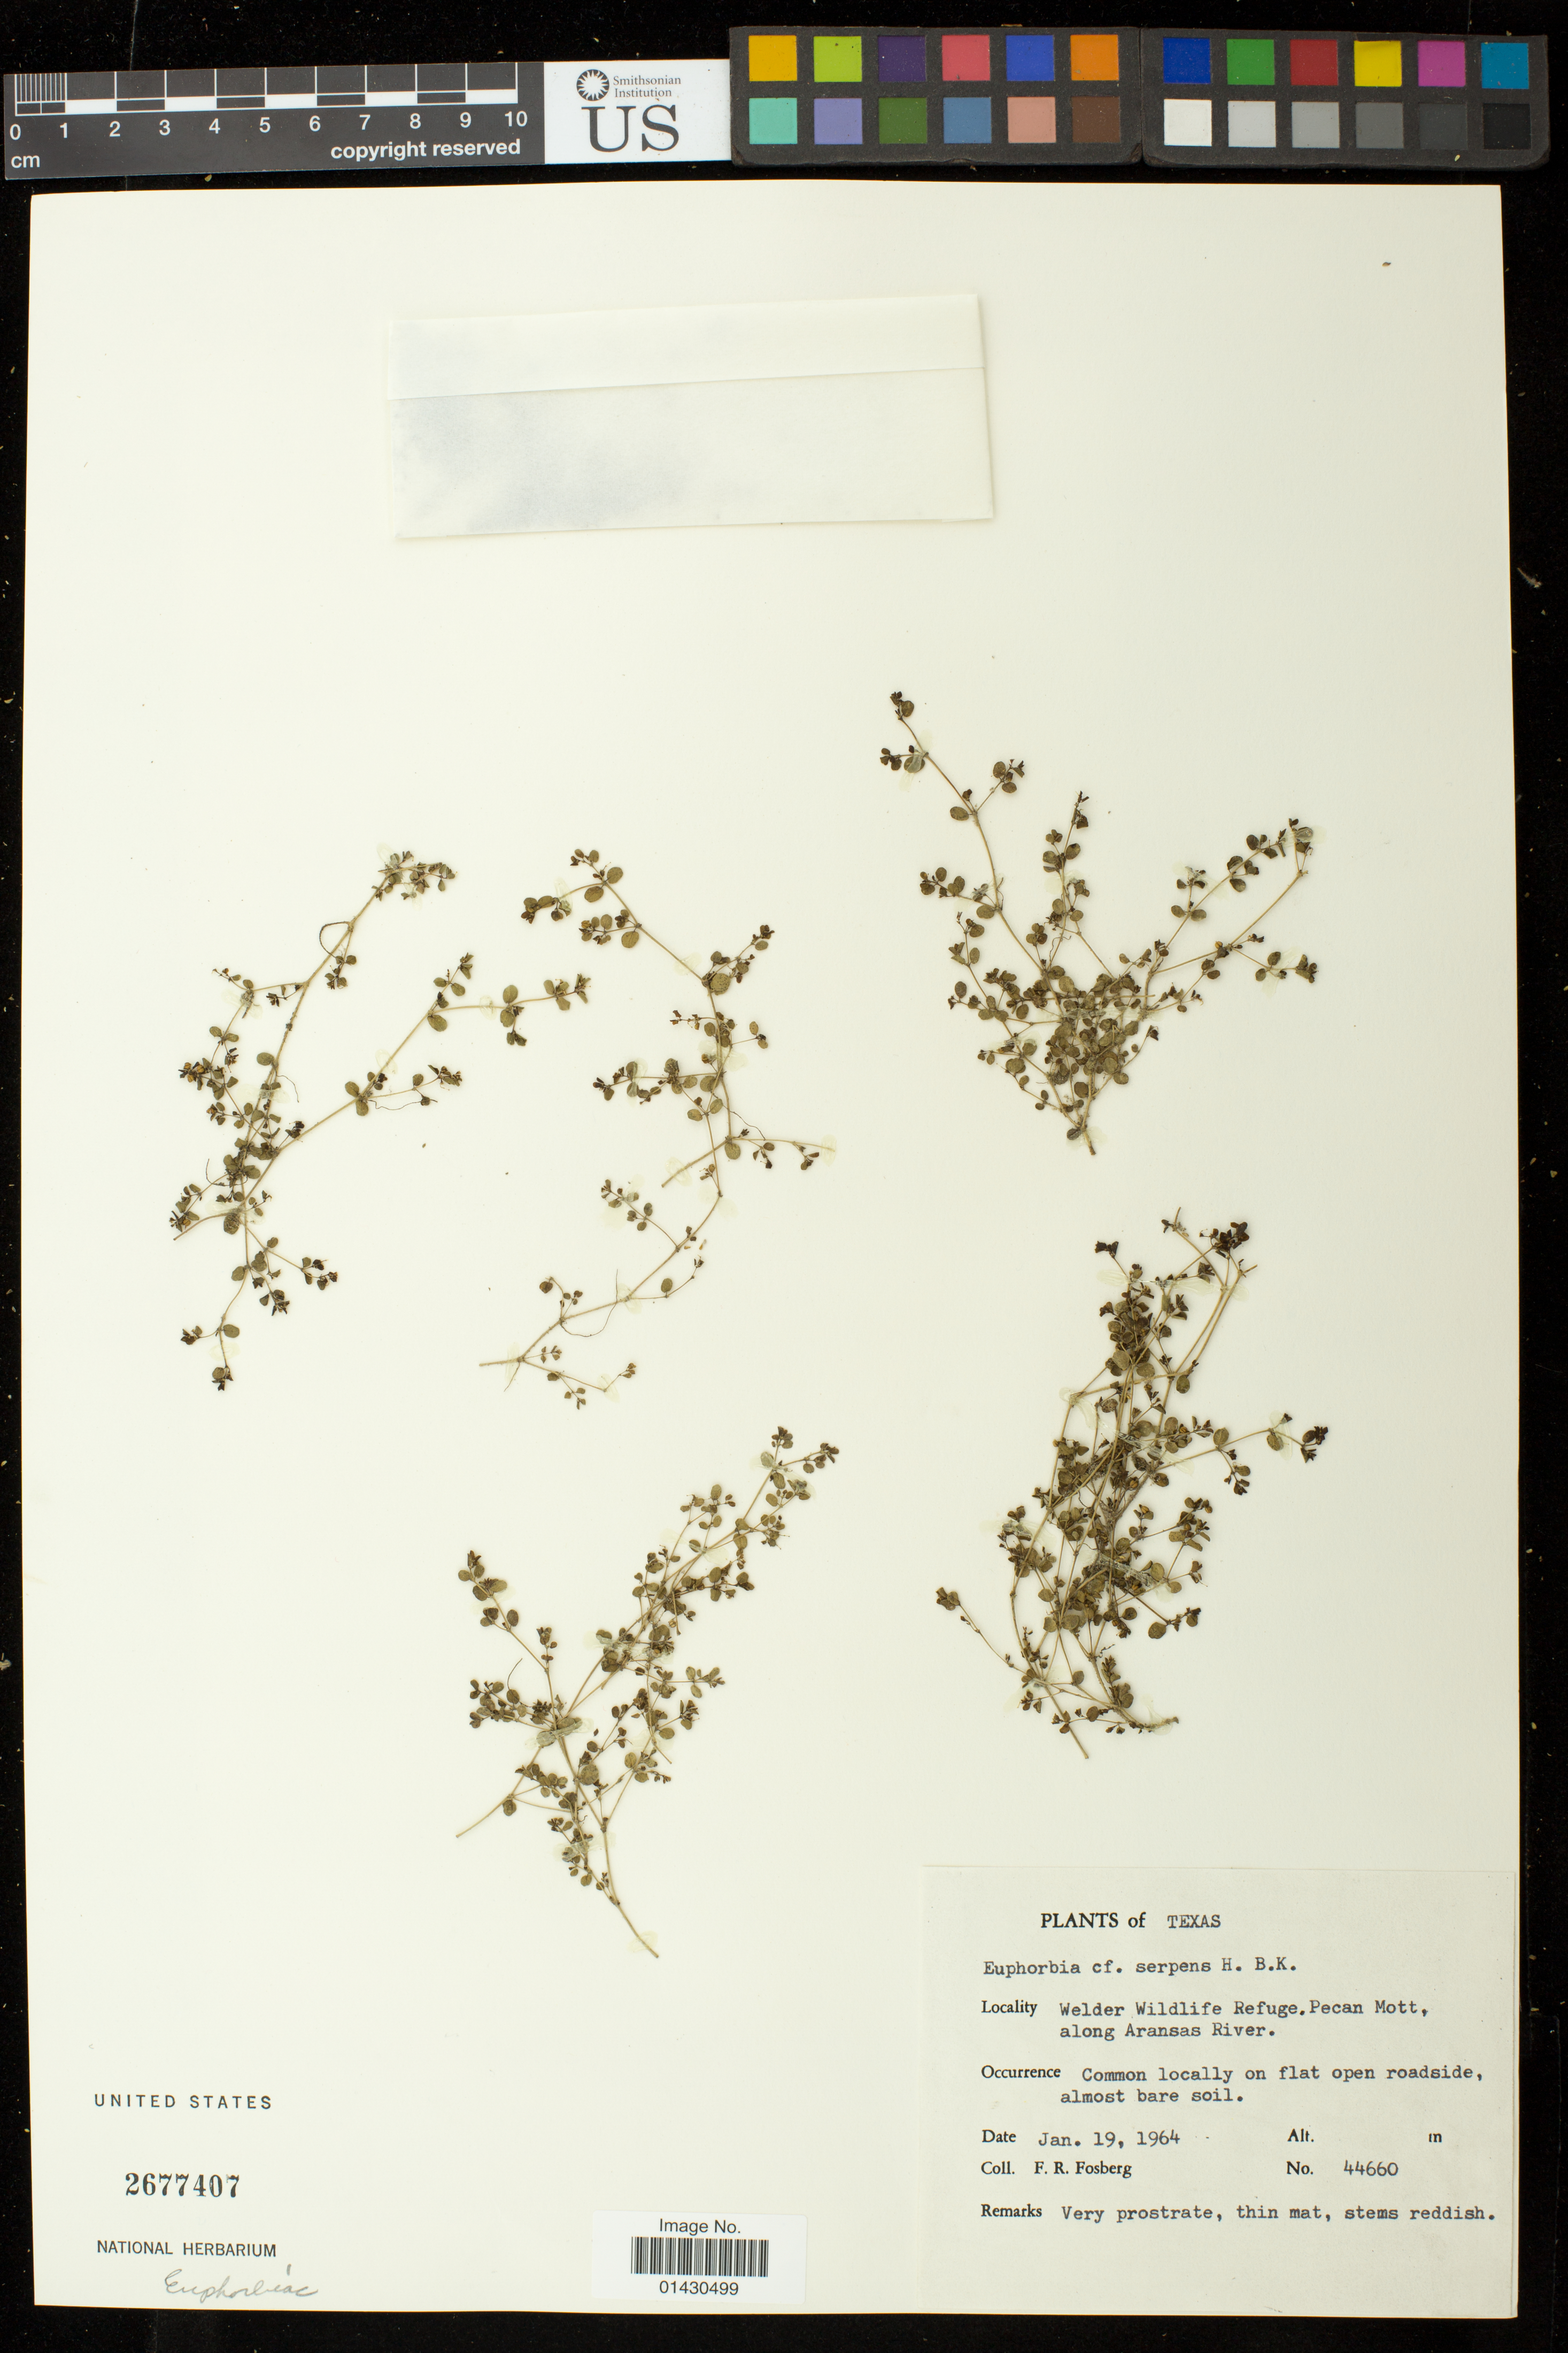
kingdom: Plantae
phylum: Tracheophyta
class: Magnoliopsida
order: Malpighiales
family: Euphorbiaceae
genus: Euphorbia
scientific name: Euphorbia serpens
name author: Kunth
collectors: F. R. Fosberg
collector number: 44660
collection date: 1964-01-19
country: United States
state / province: Texas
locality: Welder Wildlife Refuge, Pecan Mott, along Aransas River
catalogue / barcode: US 2677407